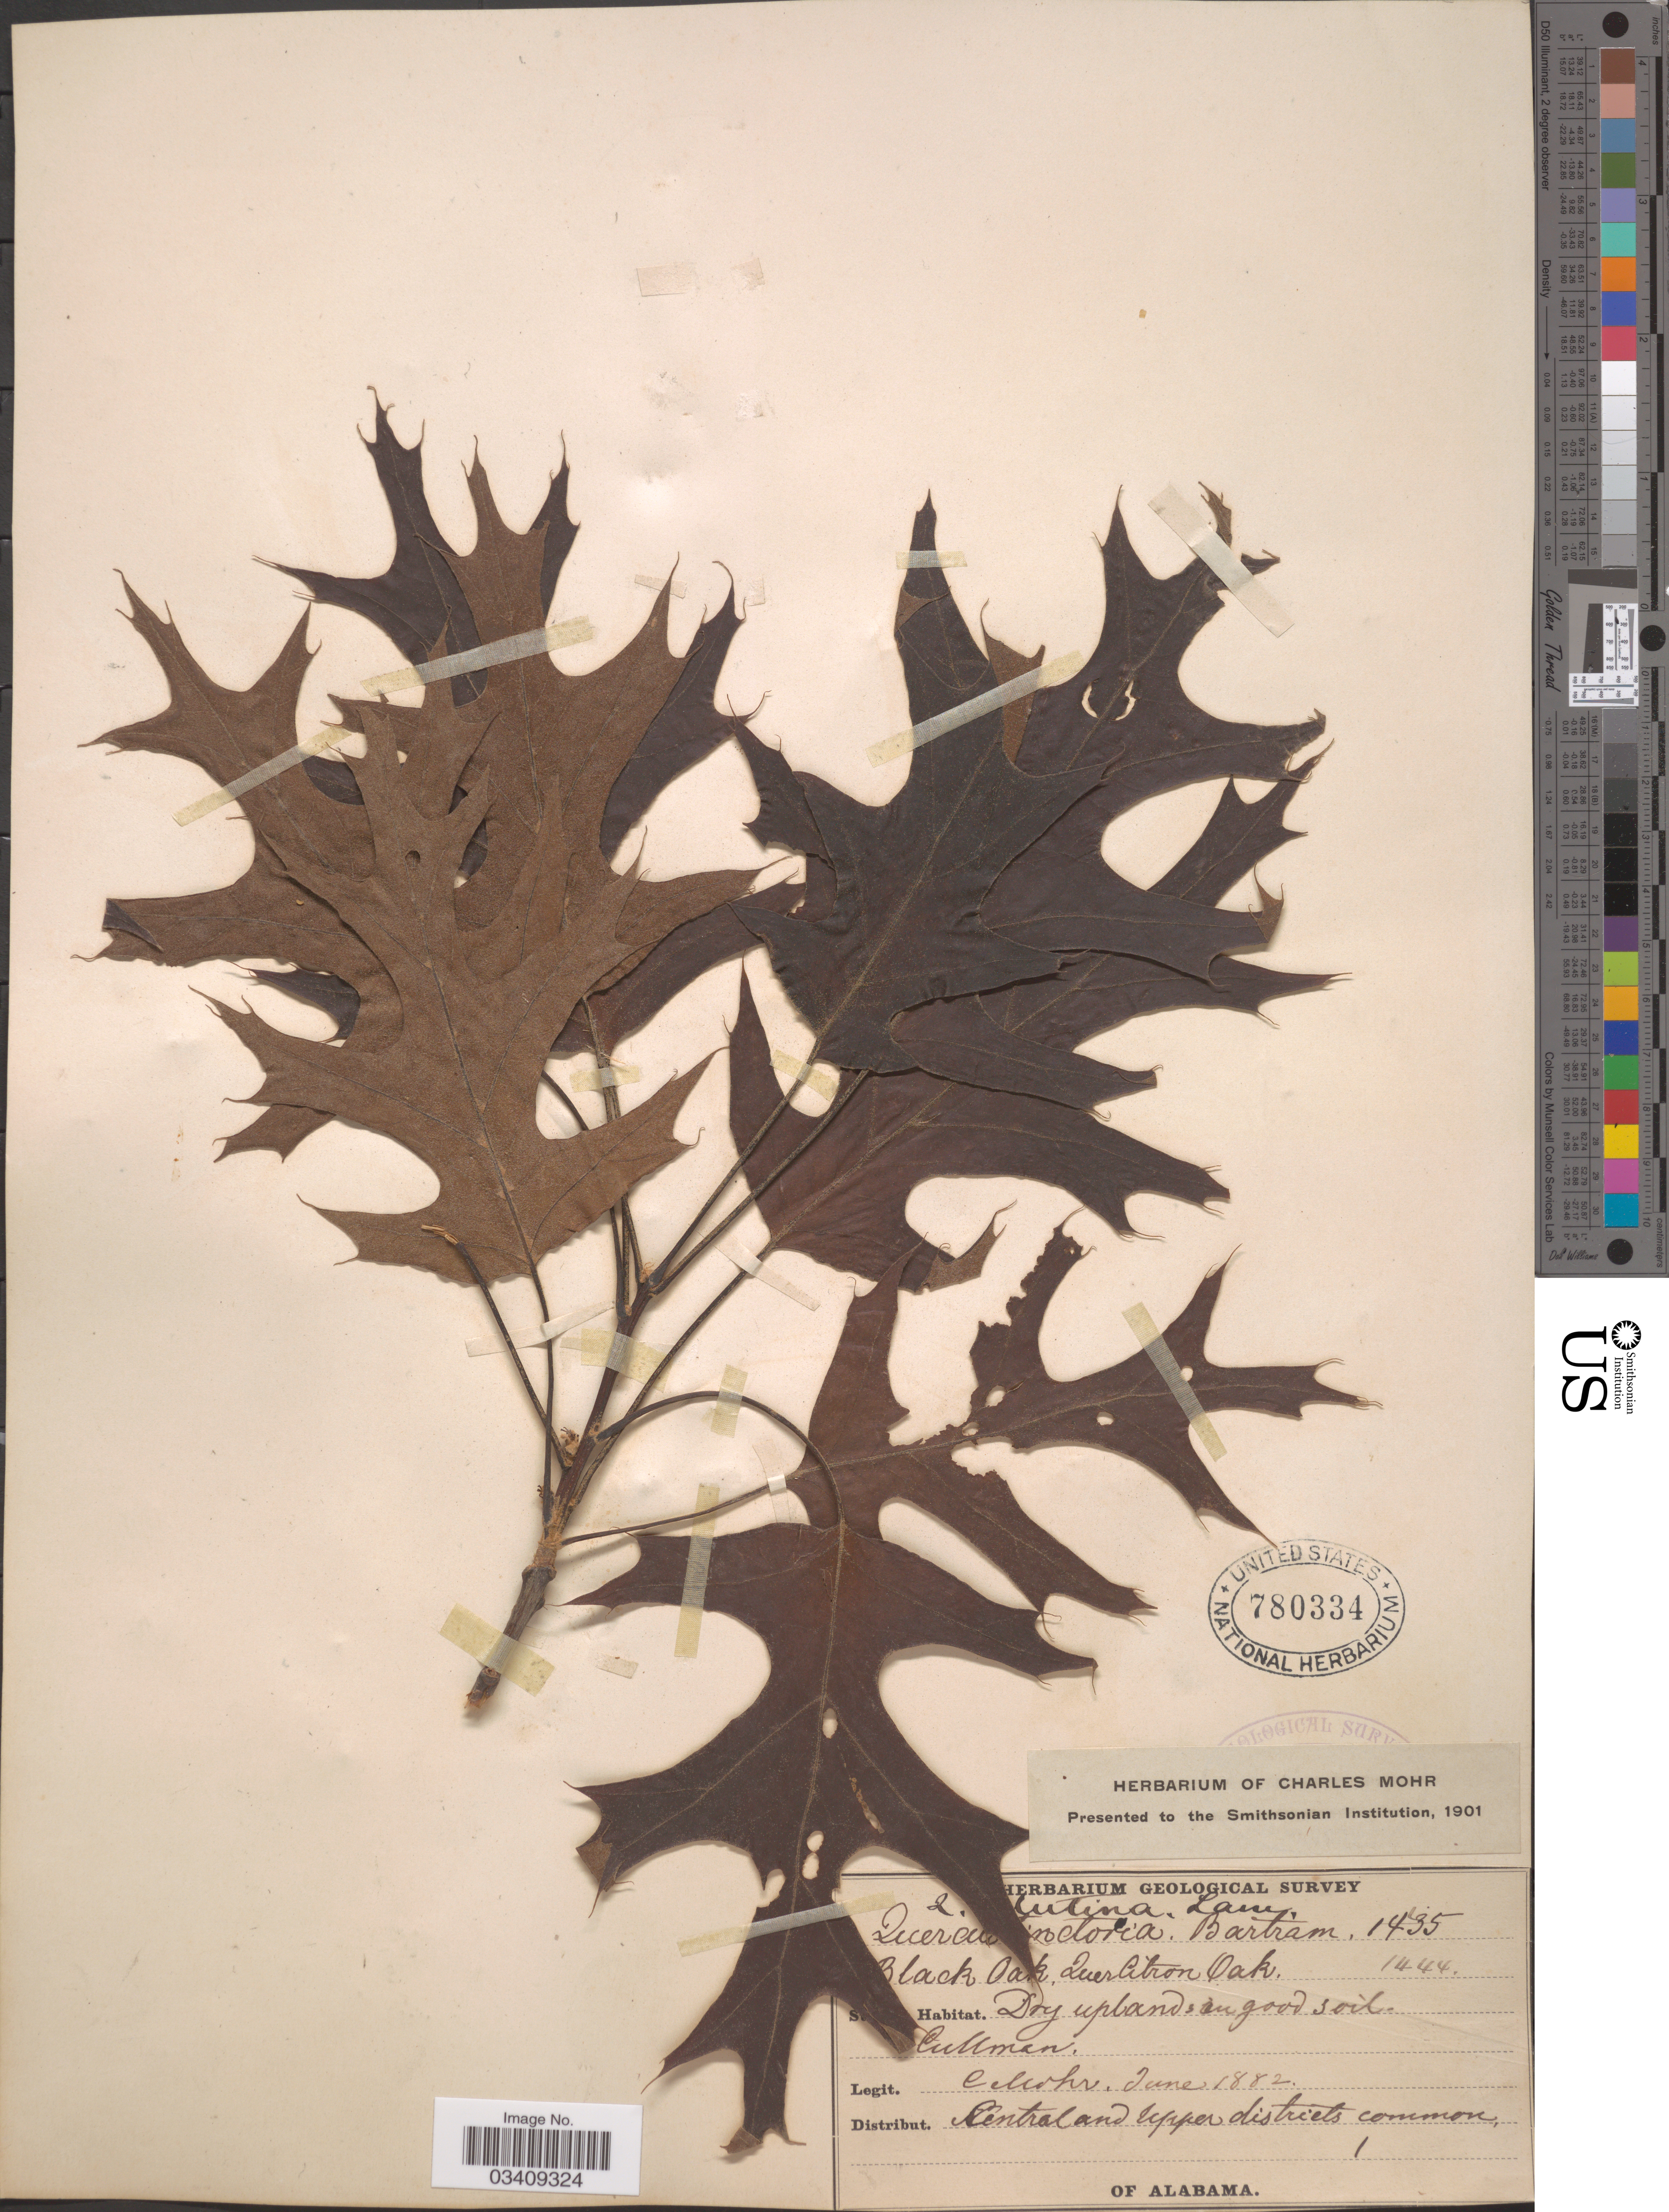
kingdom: Plantae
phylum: Tracheophyta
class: Magnoliopsida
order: Fagales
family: Fagaceae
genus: Quercus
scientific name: Quercus velutina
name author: Lam.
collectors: Mohr, C. T. (herbarium)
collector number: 1444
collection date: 1882-06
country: United States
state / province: Alabama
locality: Cullman.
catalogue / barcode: US 780334